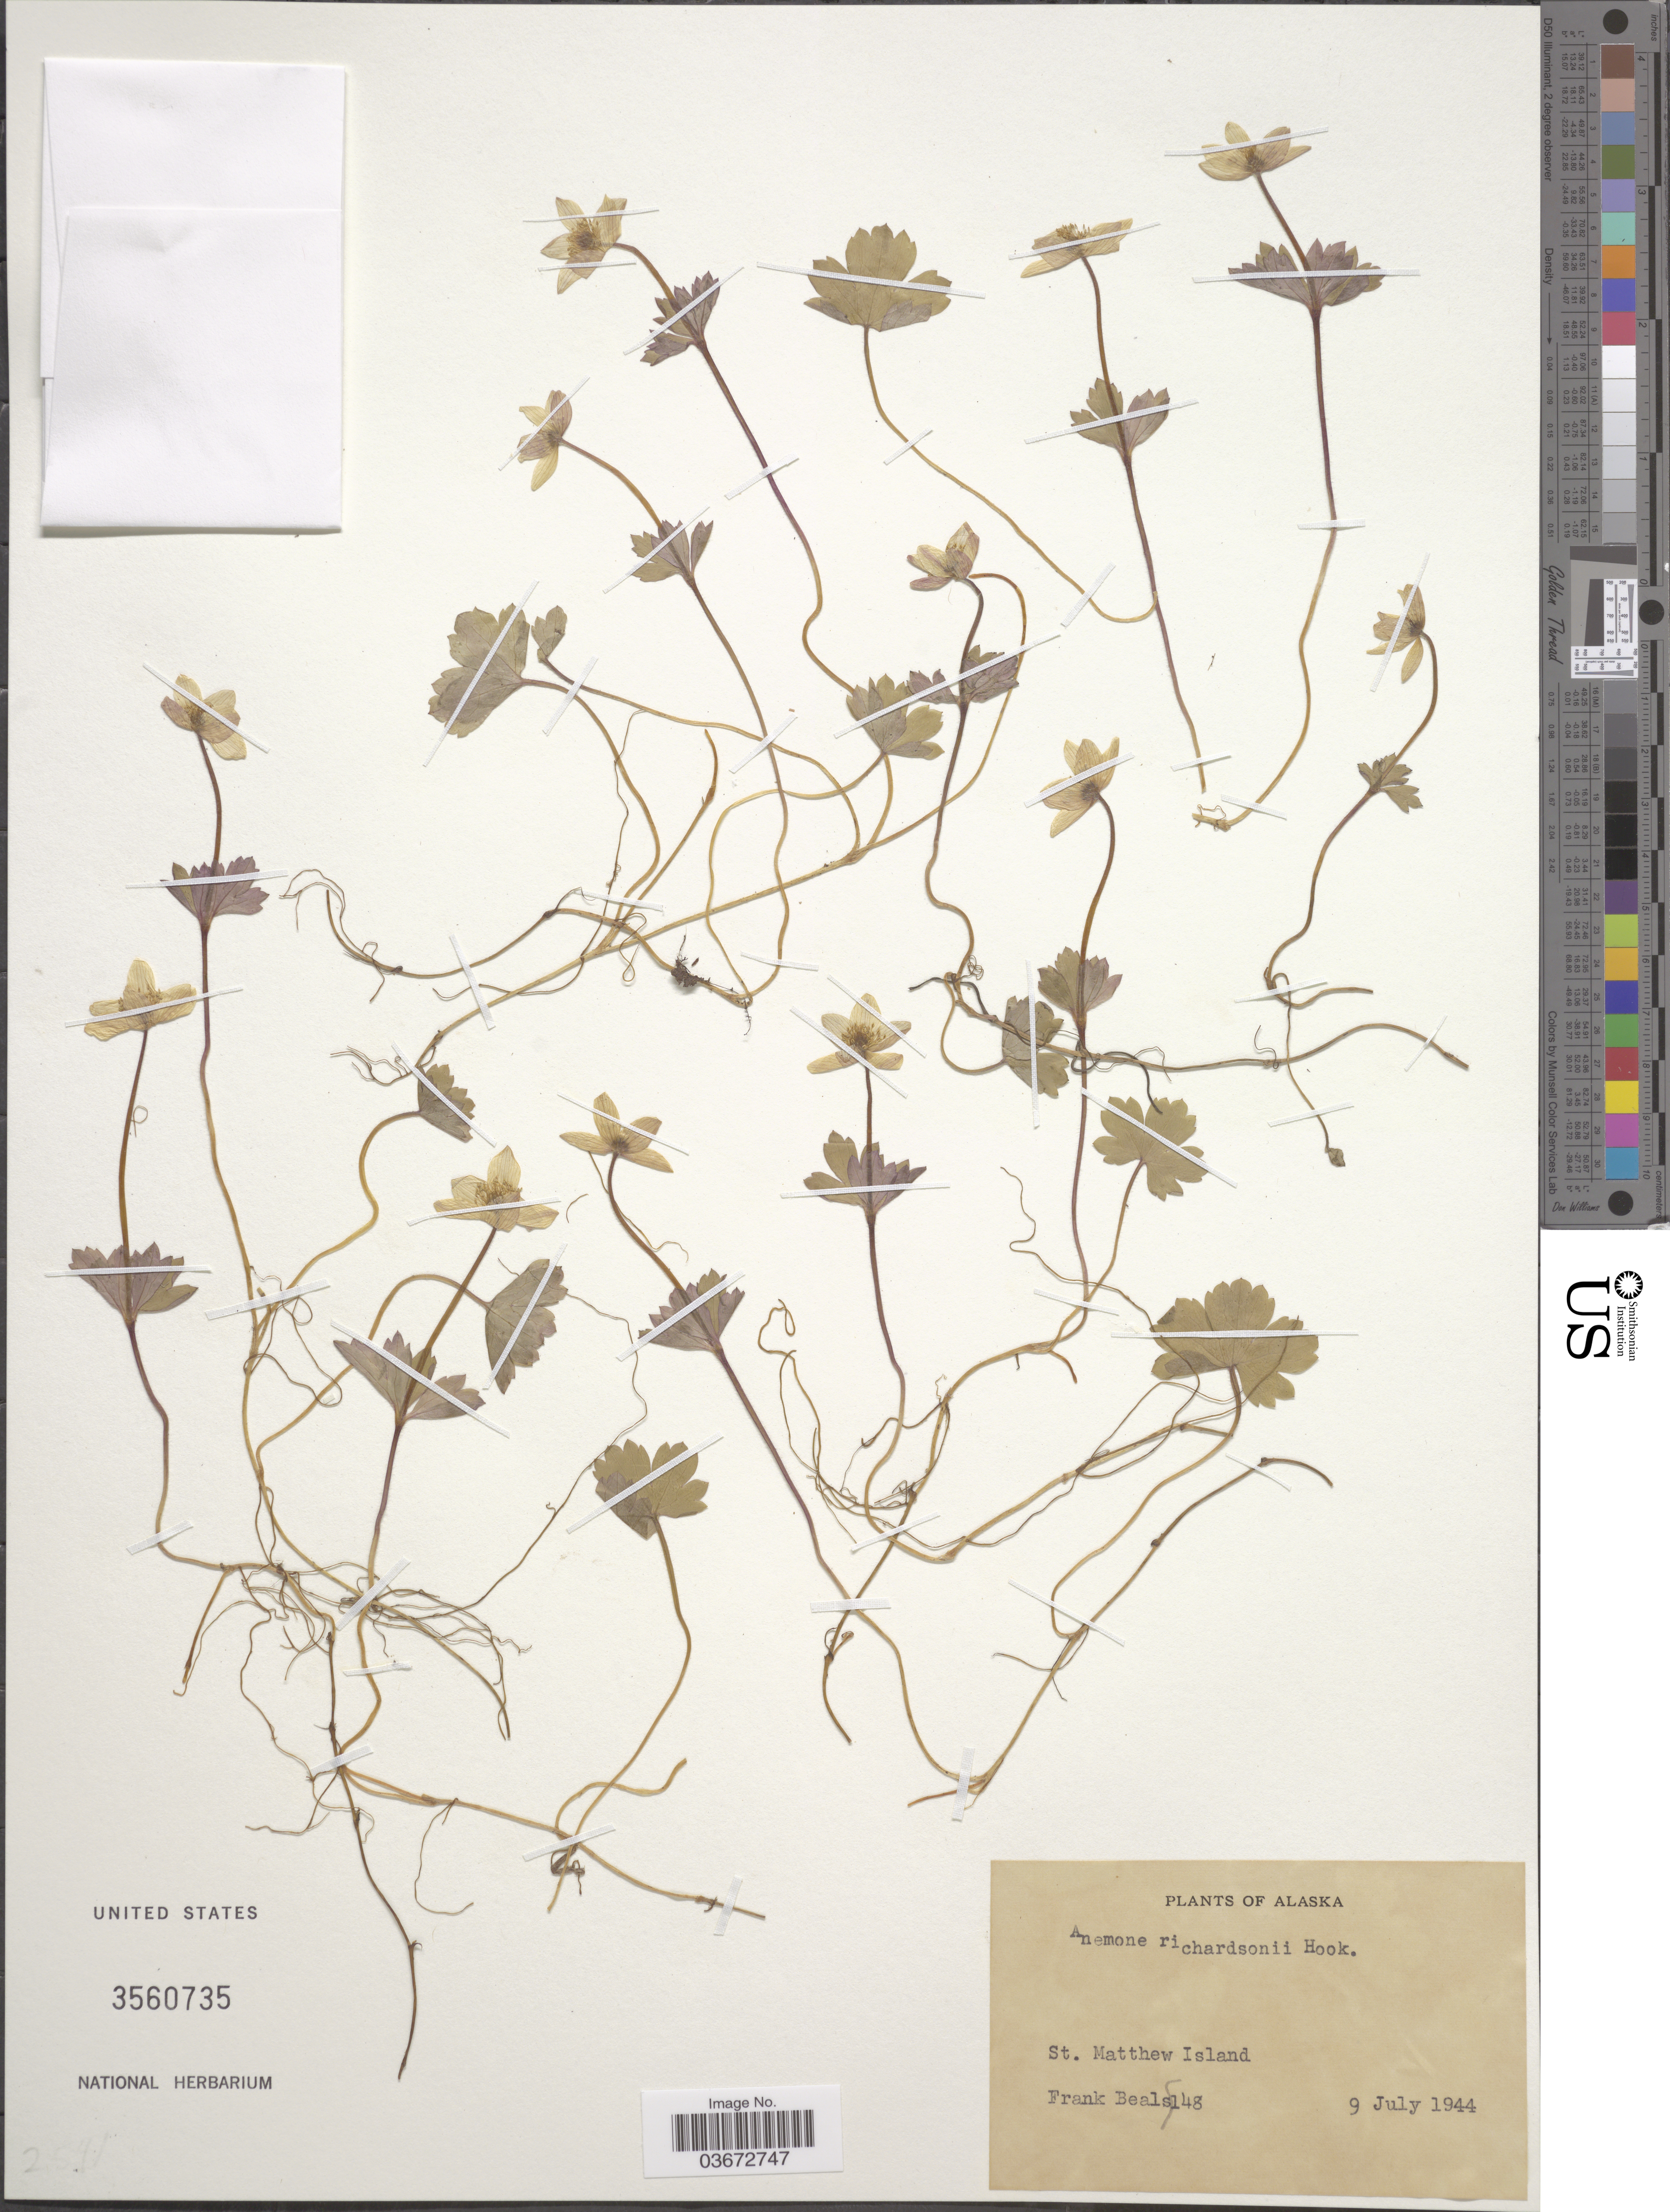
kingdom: Plantae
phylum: Tracheophyta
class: Magnoliopsida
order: Ranunculales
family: Ranunculaceae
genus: Anemone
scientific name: Anemone richardsonii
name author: Hook.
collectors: F. Beals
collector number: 148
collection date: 1944-07-09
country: United States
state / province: Alaska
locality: St. Matthew Island.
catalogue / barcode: US 3560735